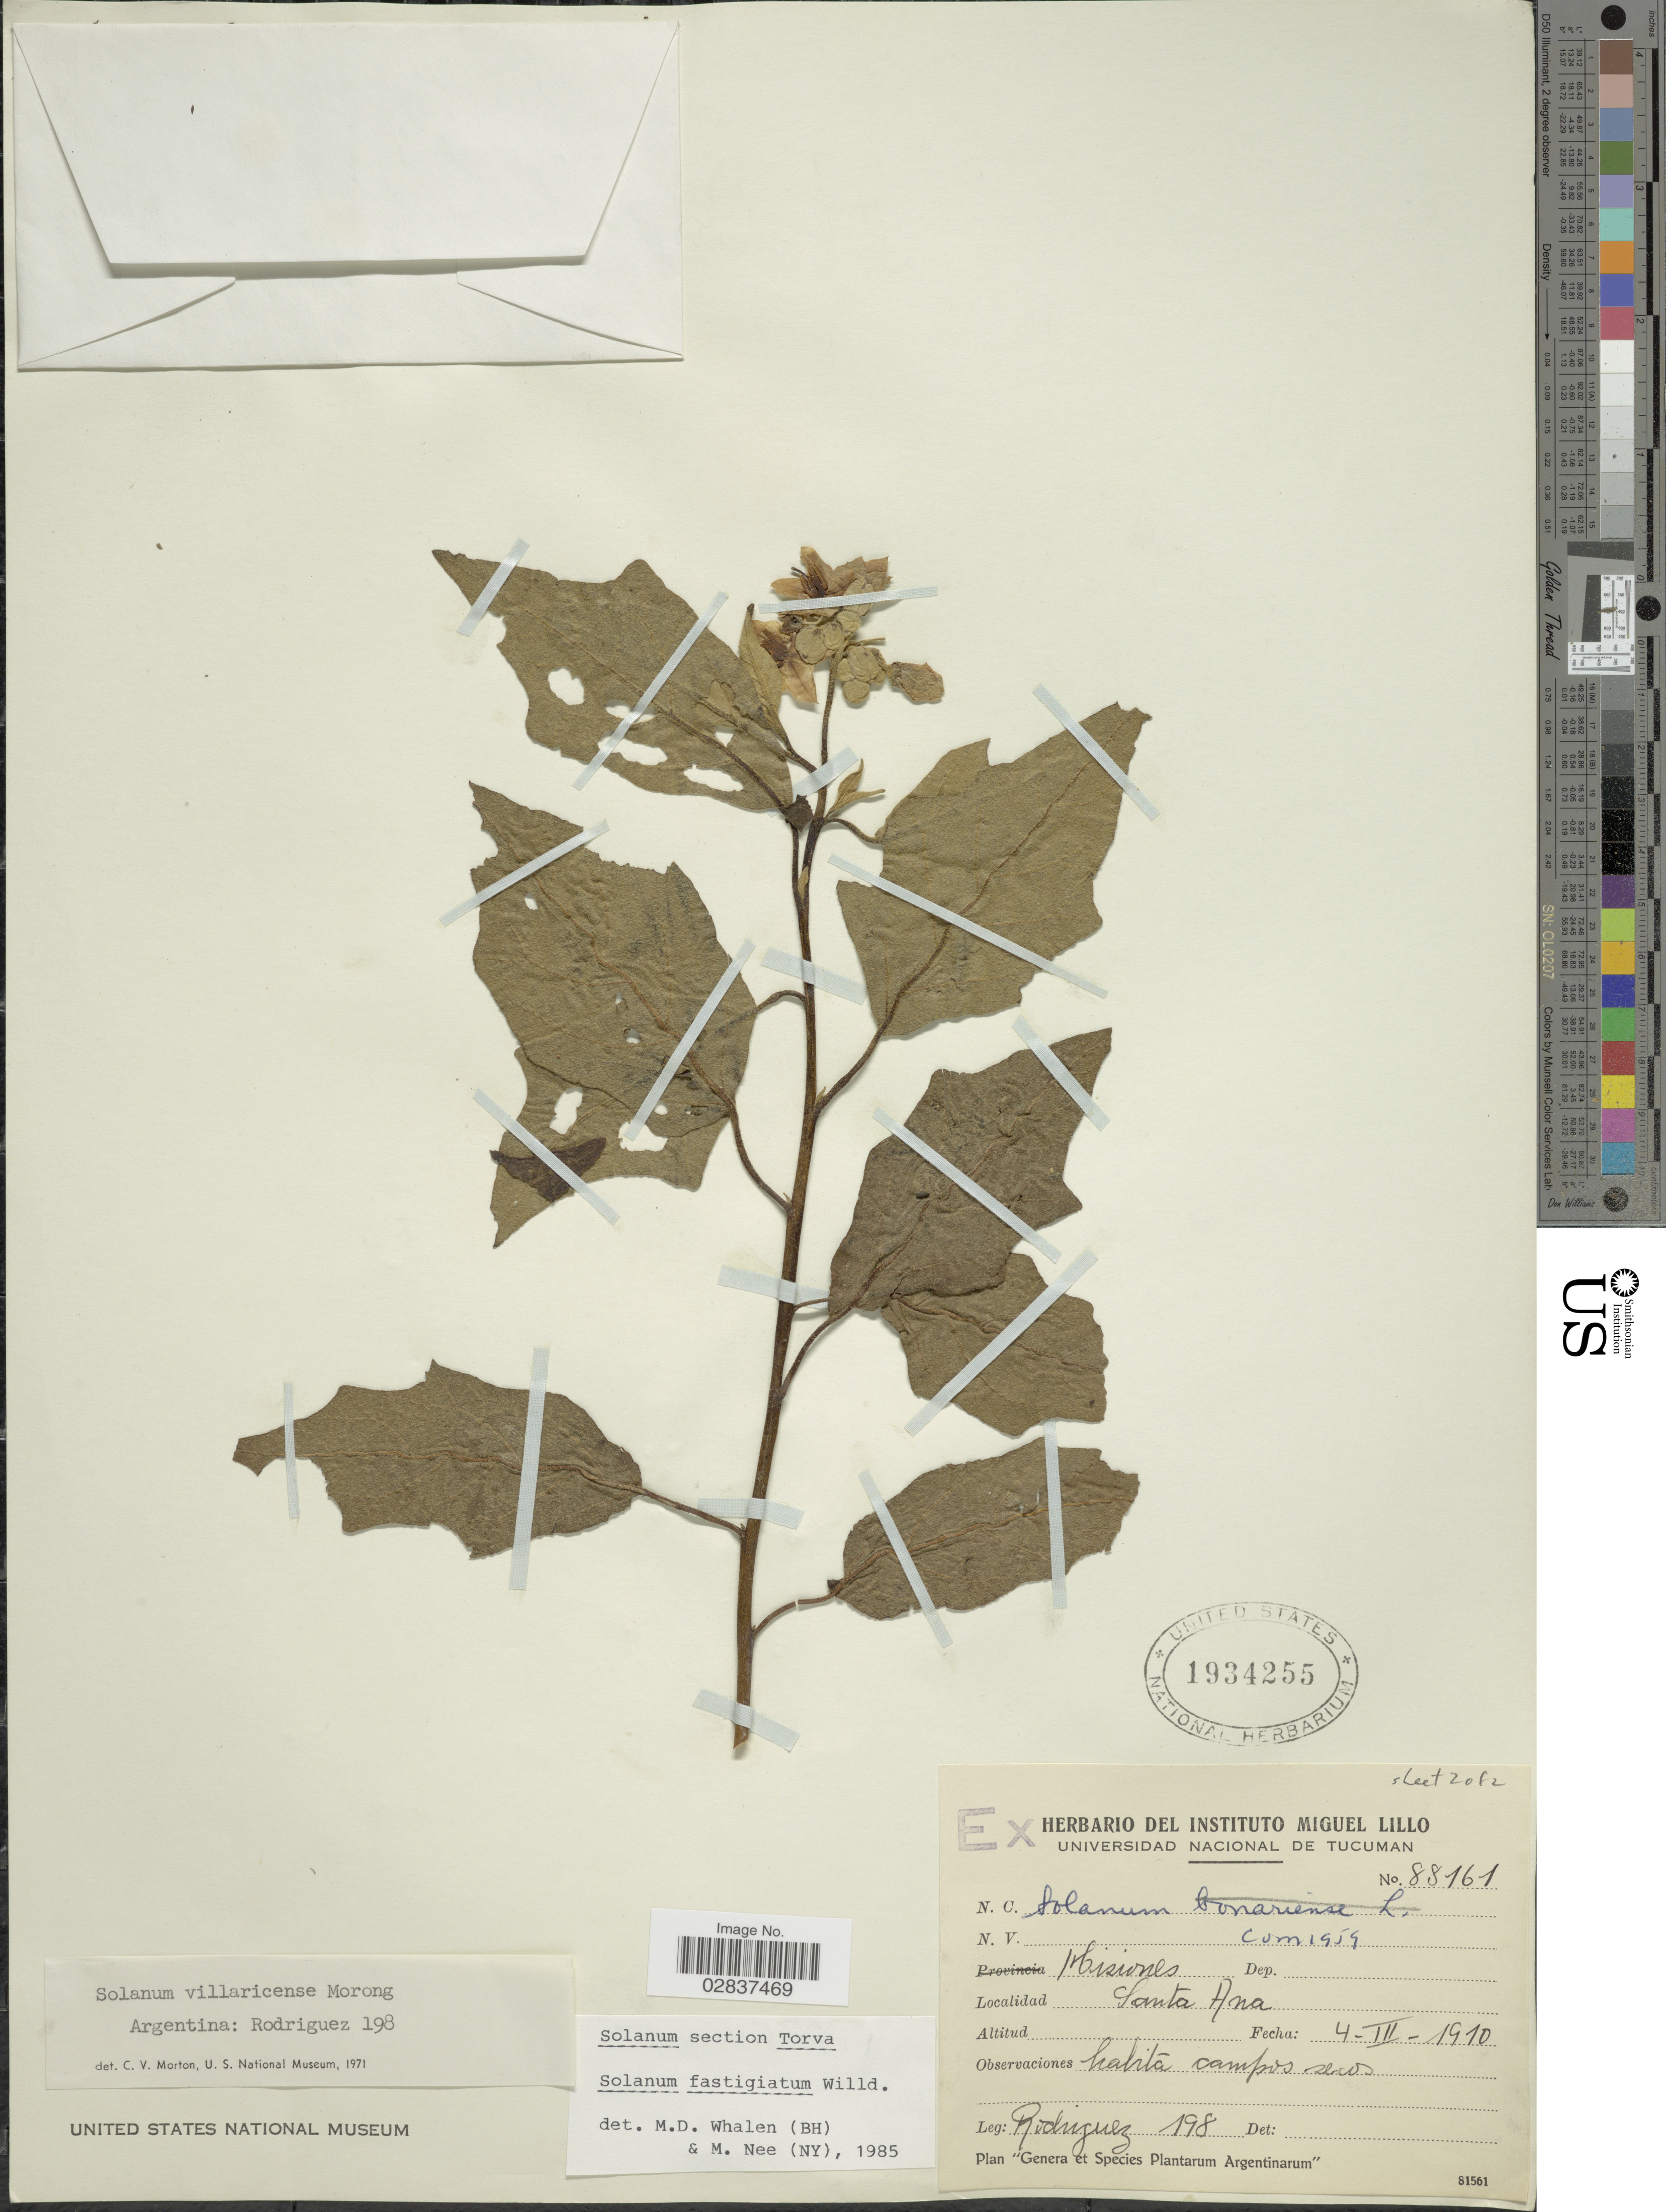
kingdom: Plantae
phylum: Tracheophyta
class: Magnoliopsida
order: Solanales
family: Solanaceae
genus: Solanum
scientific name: Solanum fastigiatum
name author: Willd.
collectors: Rodriguez, --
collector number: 198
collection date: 1910-03-04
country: Argentina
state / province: Misiones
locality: Santa Ana.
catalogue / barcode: US 1934255